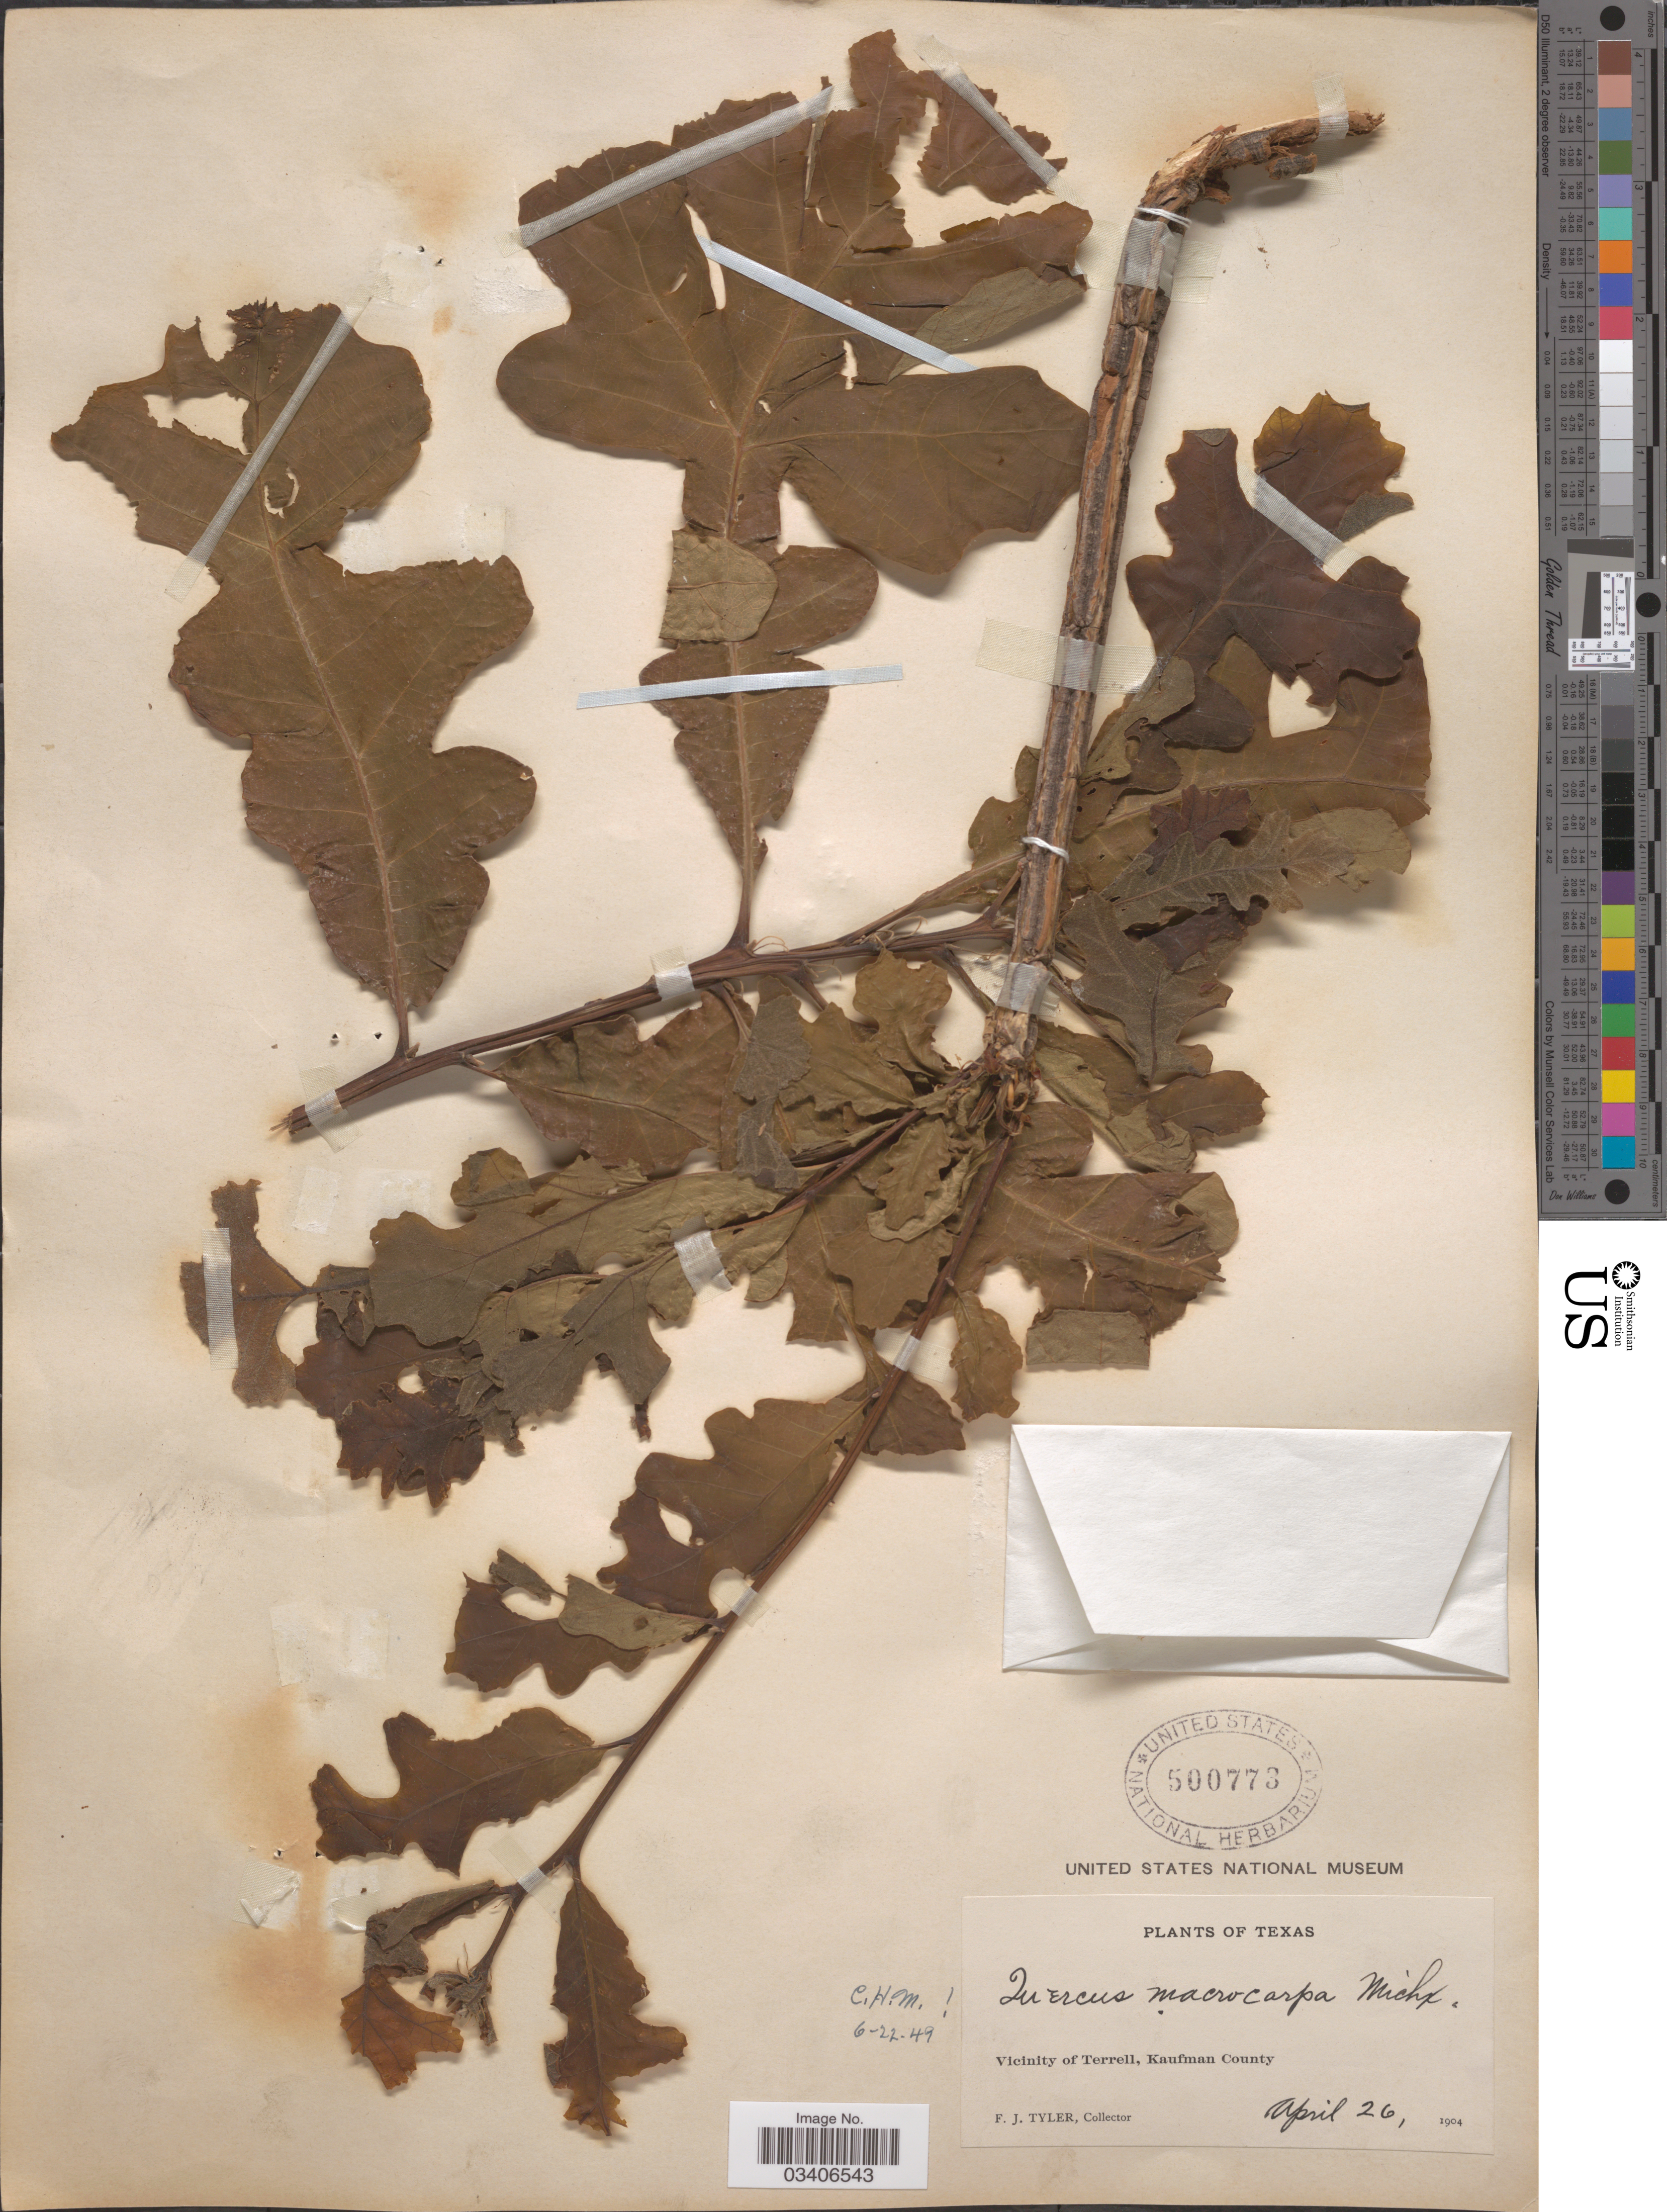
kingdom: Plantae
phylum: Tracheophyta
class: Magnoliopsida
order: Fagales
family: Fagaceae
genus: Quercus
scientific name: Quercus macrocarpa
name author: Michx.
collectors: F. Tyler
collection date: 1904-04-26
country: United States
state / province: Texas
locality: Vicinity of Terrell, Kaufman County.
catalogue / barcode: US 500773